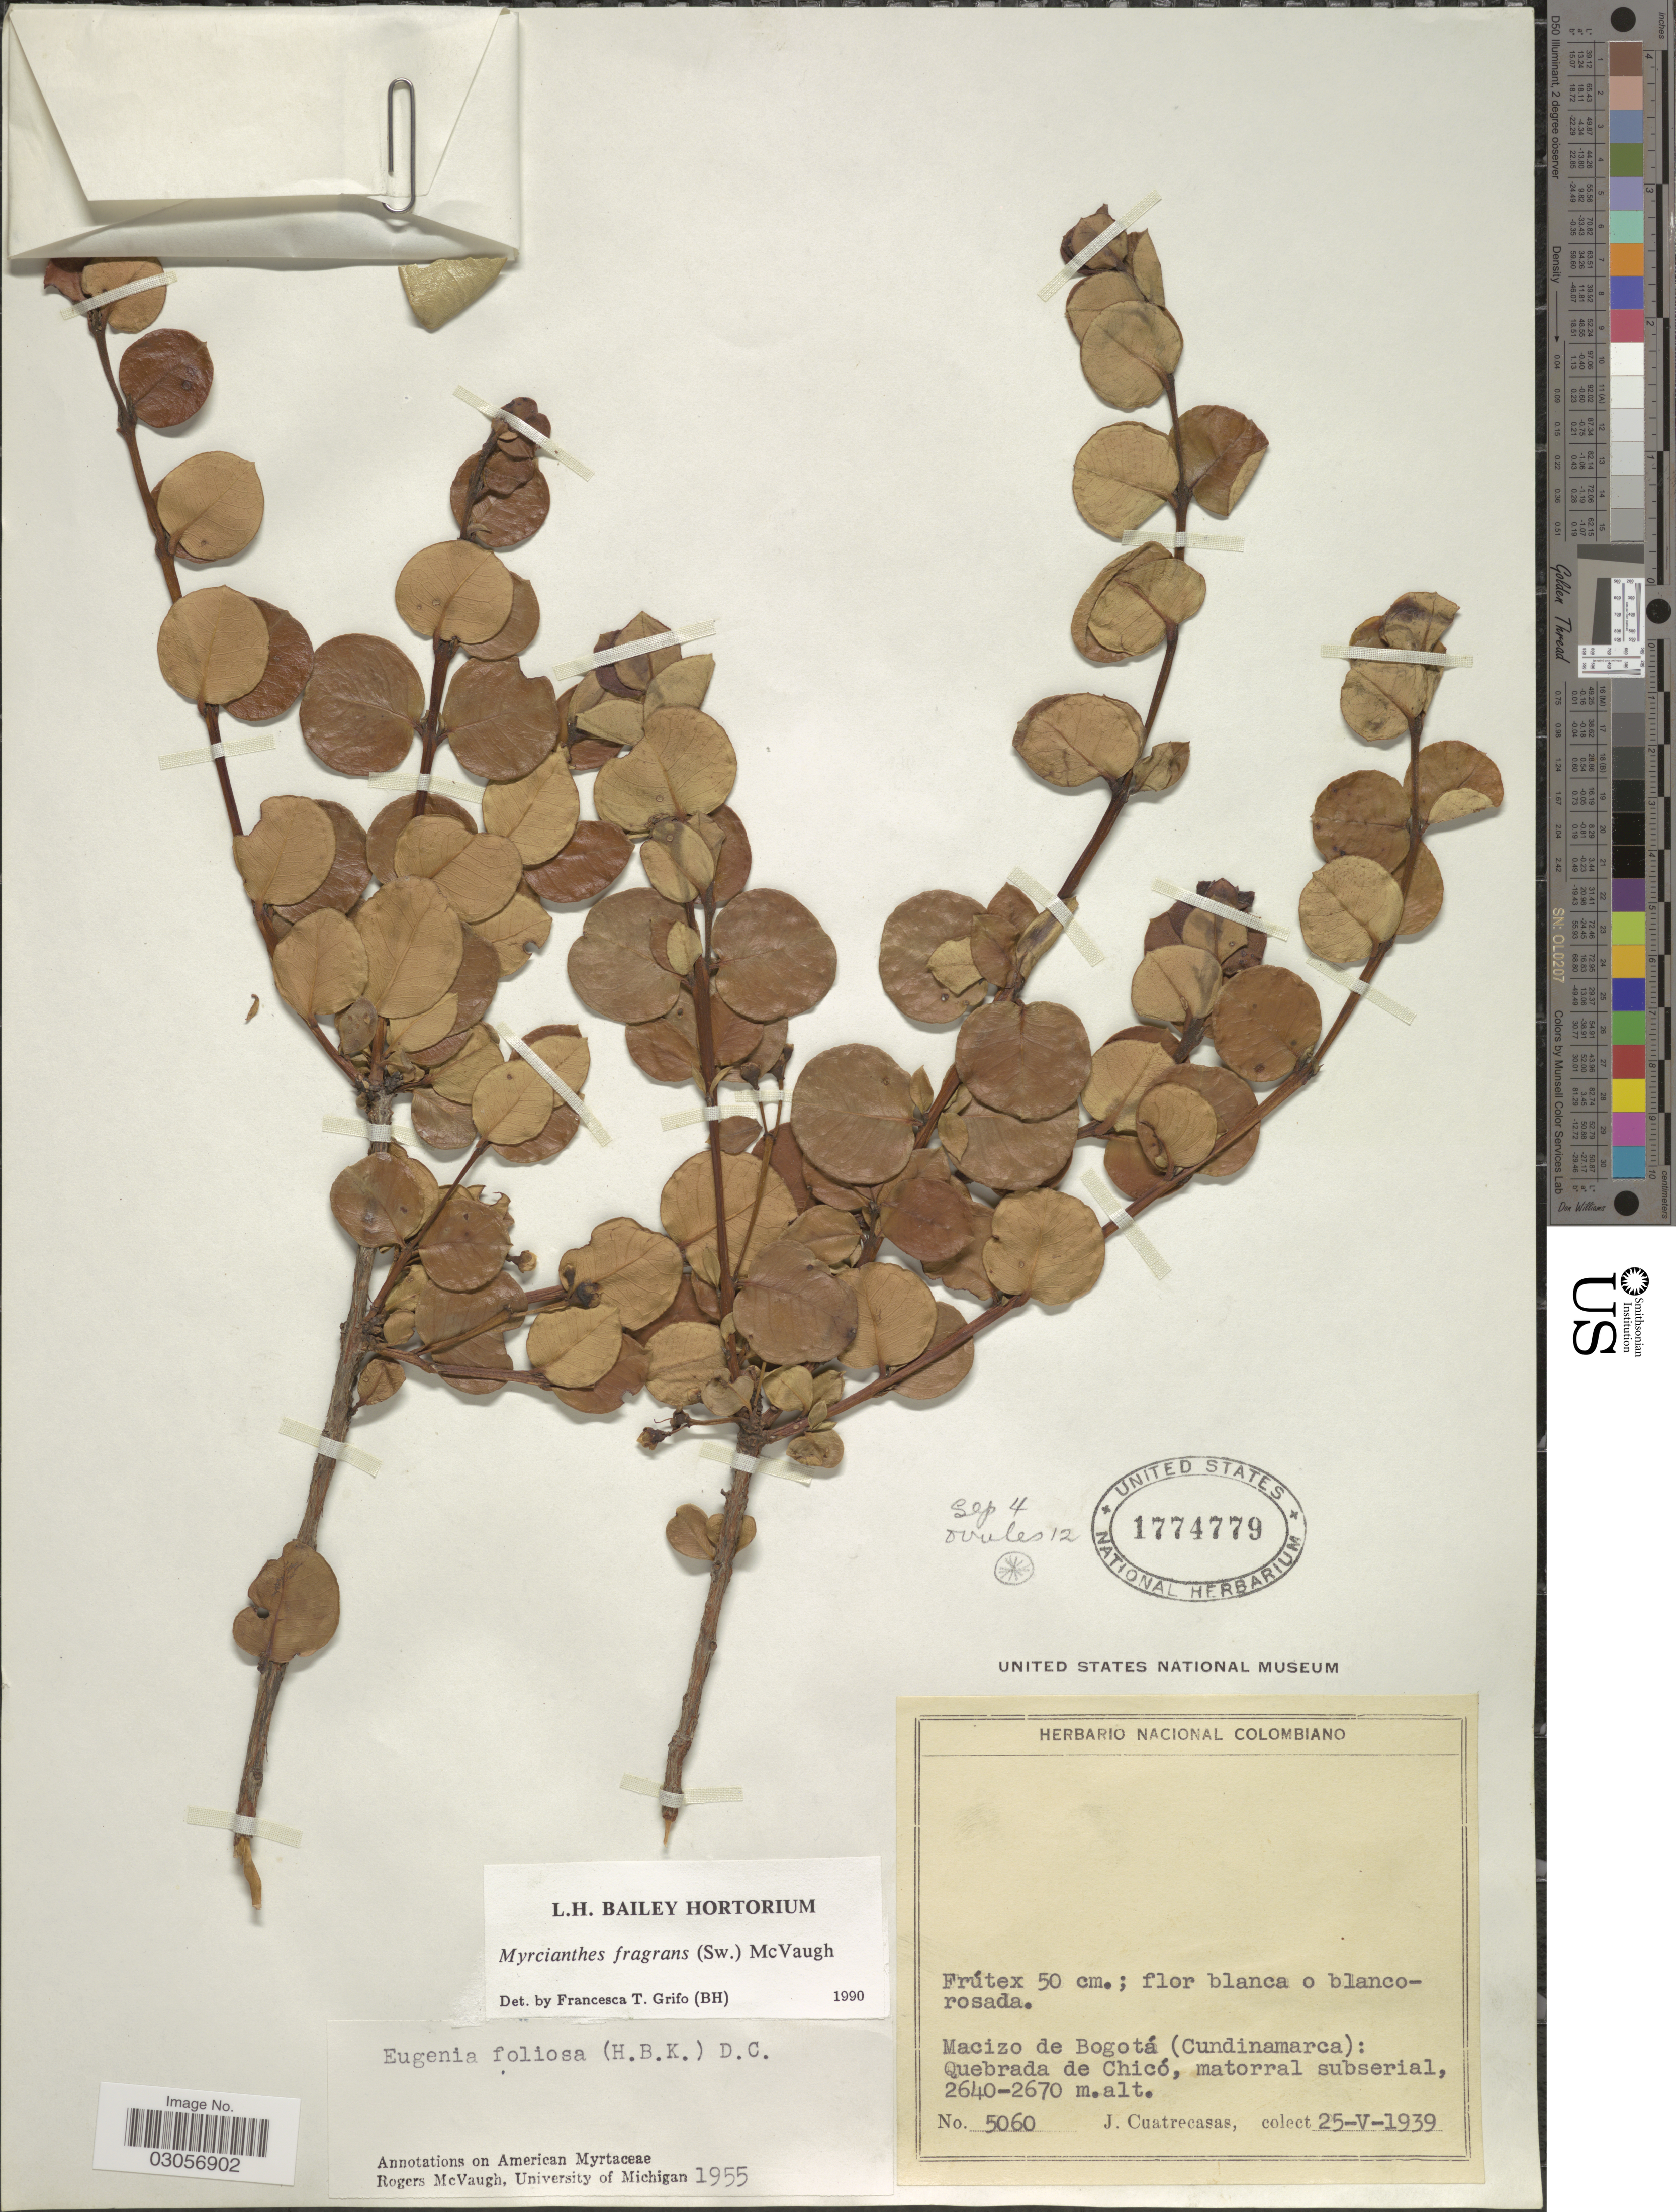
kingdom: Plantae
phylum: Tracheophyta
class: Magnoliopsida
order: Myrtales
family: Myrtaceae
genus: Myrcianthes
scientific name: Myrcianthes fragrans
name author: (Sw.) McVaugh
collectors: J. Cuatrecasas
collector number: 5060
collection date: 1939-05-25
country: Colombia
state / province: Cundinamarca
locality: Macizo de Bogotá: Quebrada de Chicó.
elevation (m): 2640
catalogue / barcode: US 1774779